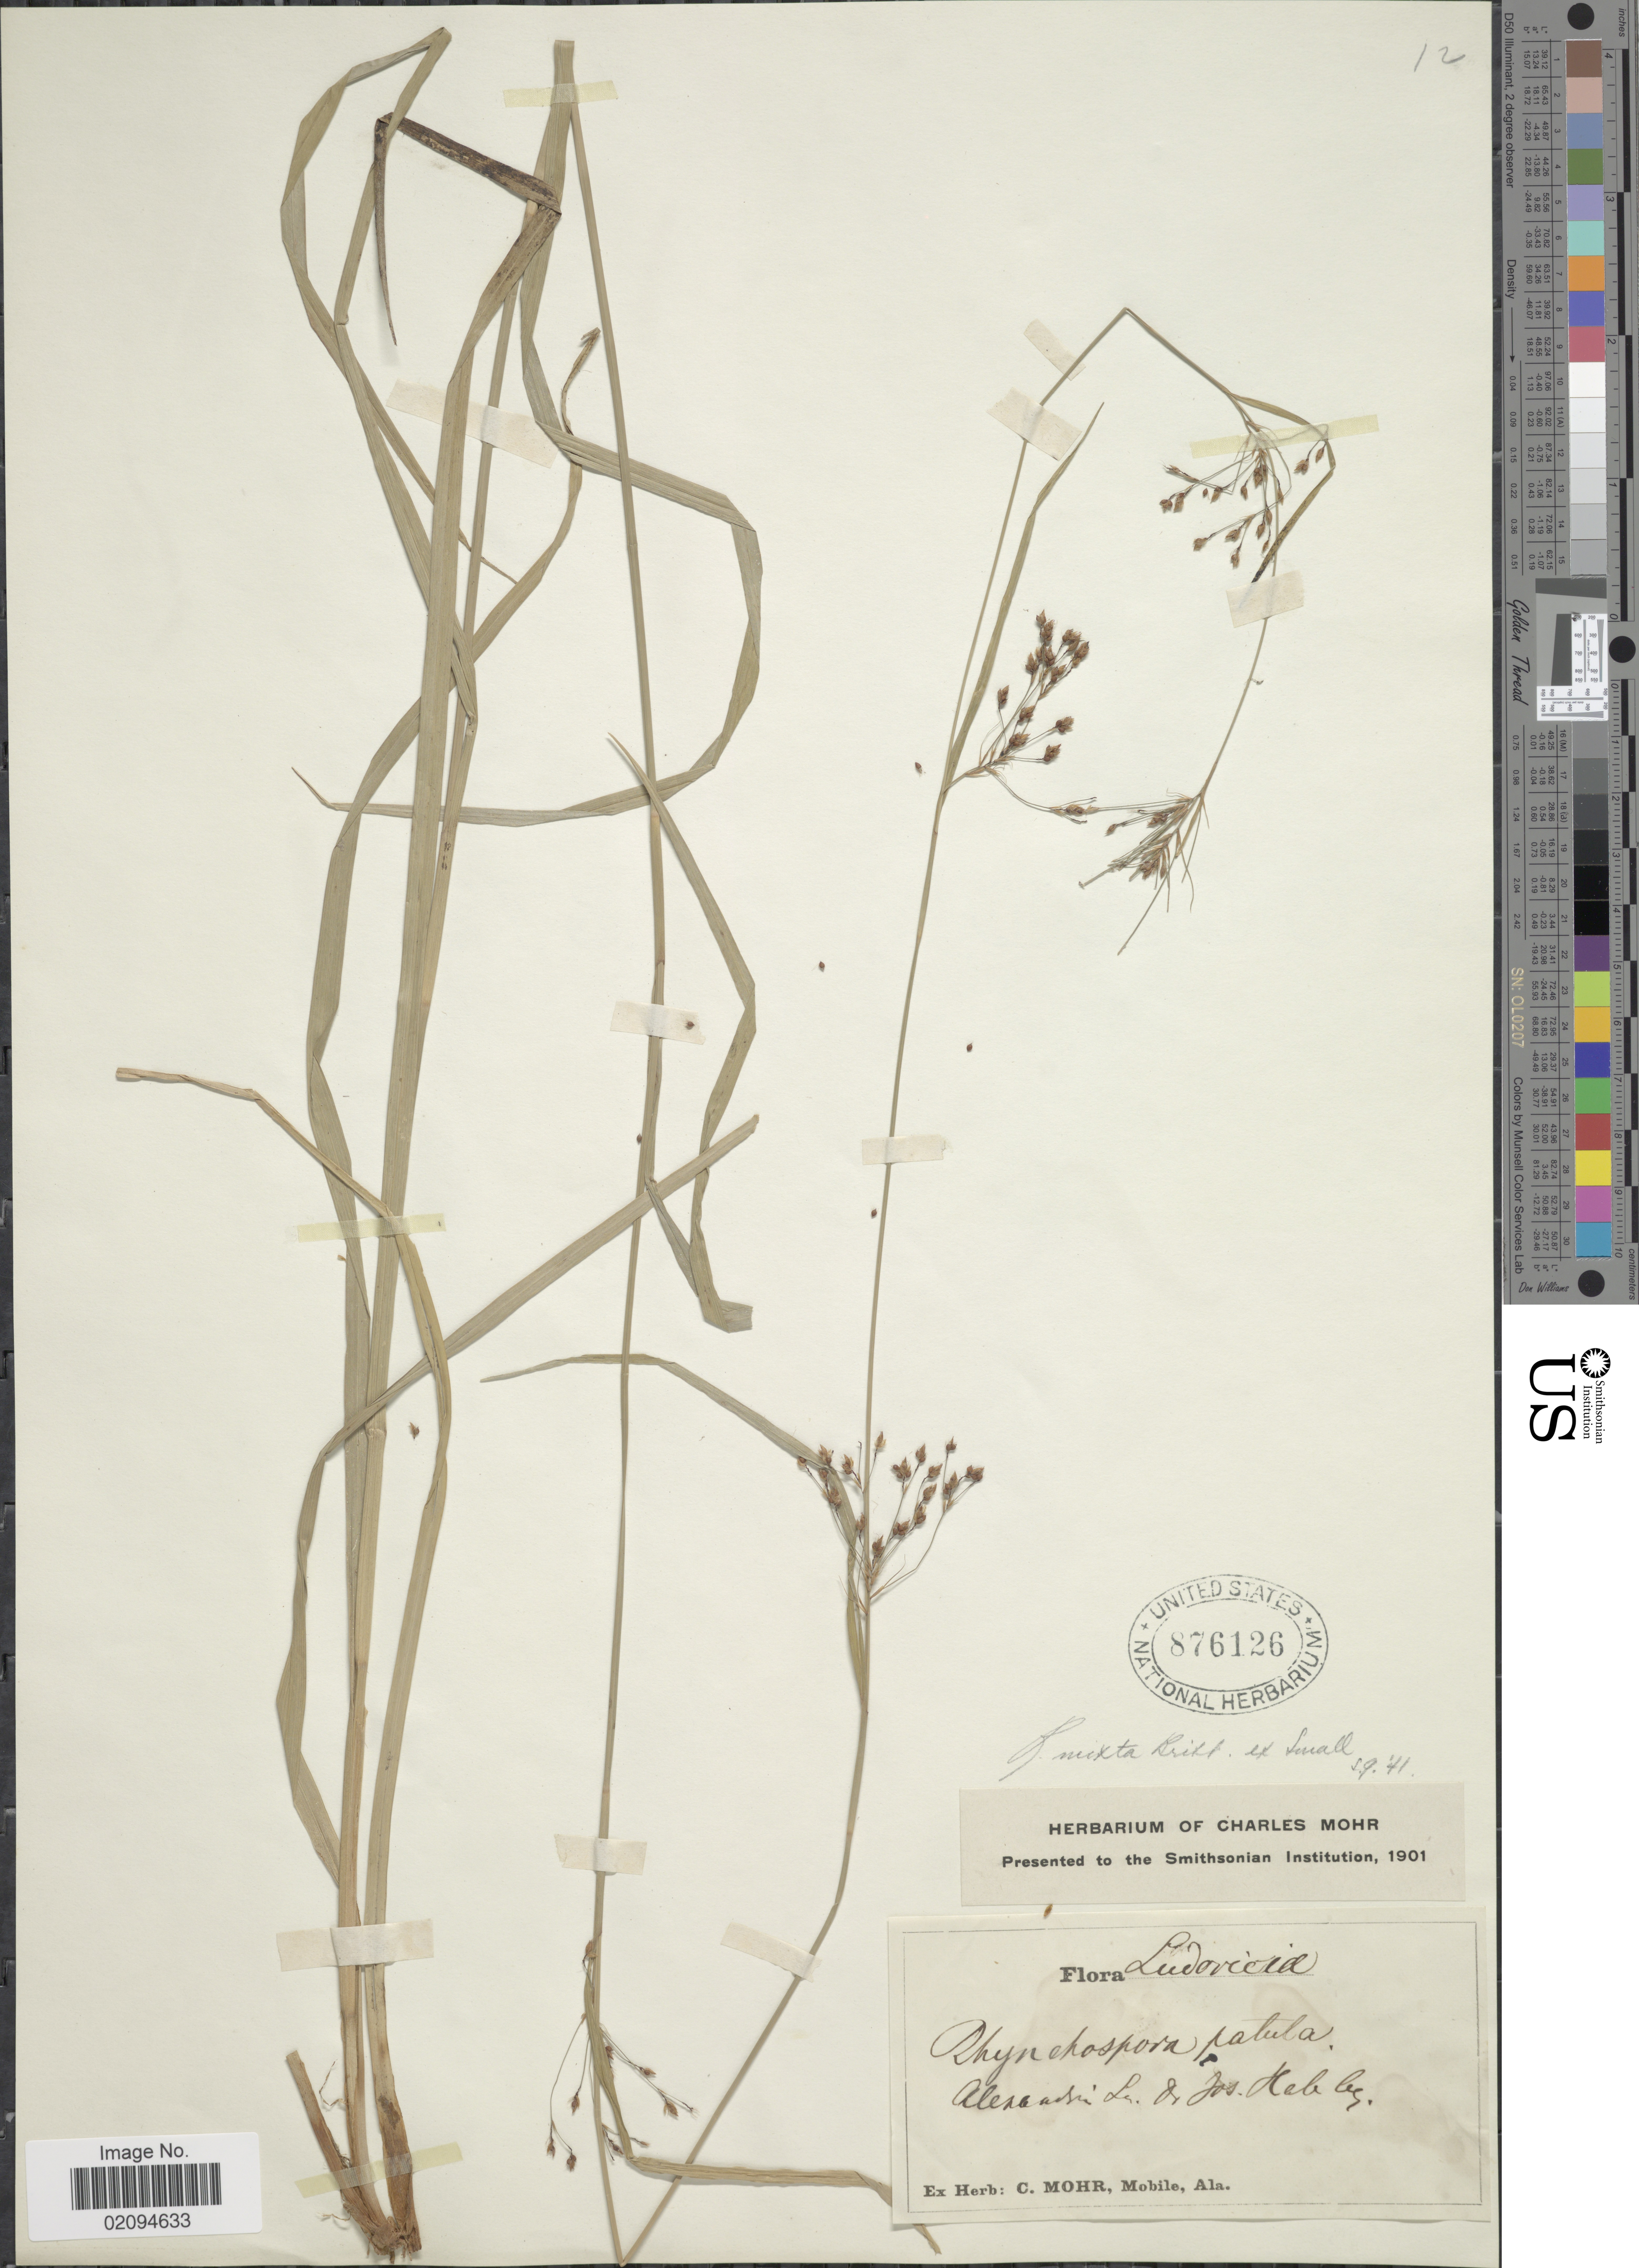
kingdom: Plantae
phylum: Tracheophyta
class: Liliopsida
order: Poales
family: Cyperaceae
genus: Rhynchospora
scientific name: Rhynchospora mixta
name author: Britton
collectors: ex herb. C. Mohr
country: United States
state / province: Louisiana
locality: Alexandria Ludoviciae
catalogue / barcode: US 876126